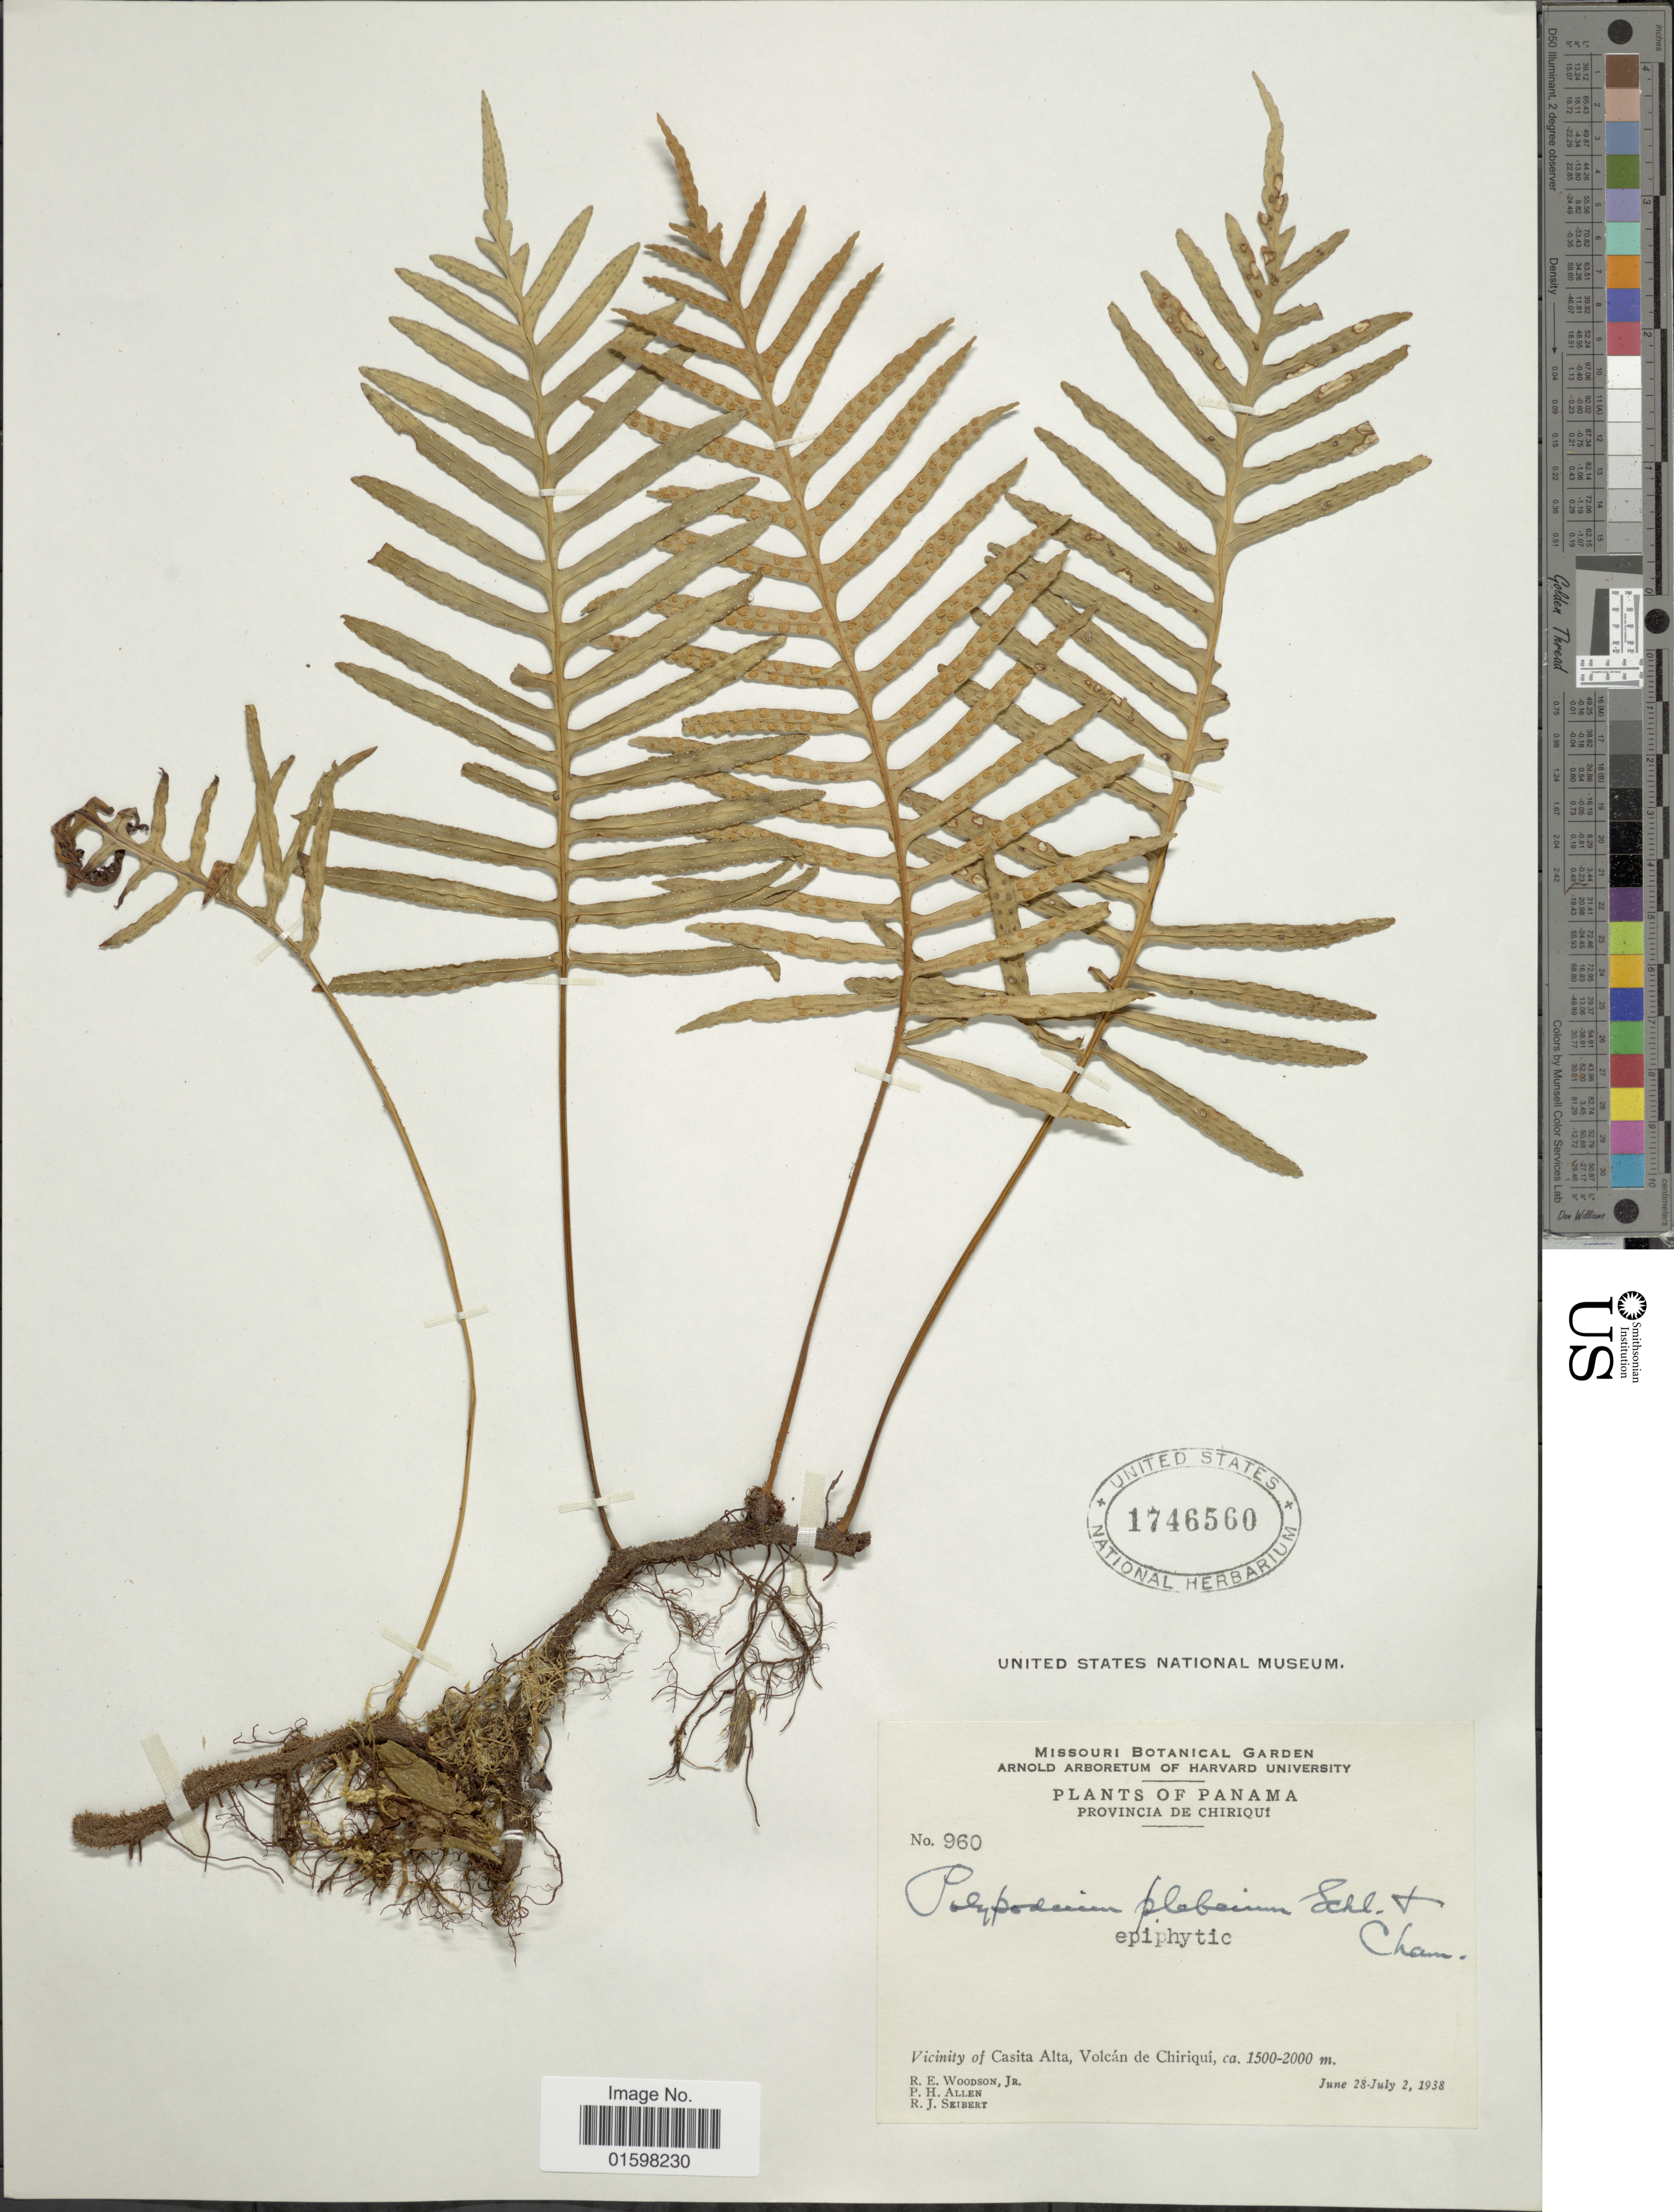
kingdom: Plantae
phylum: Tracheophyta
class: Polypodiopsida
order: Polypodiales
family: Polypodiaceae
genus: Pleopeltis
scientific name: Pleopeltis plebeia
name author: (Schltdl. ex Cham.) A.R. Sm. & Tejero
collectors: R. E. Woodson, P. H. Allen & R. J. Seibert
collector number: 960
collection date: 1938-06-28/1938-07-02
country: Panama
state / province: Chiriqui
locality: Provincia de Chiriqui. Vicinity of Casita Alta, Volcan de Chiriqui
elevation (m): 1500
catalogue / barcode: US 1746560